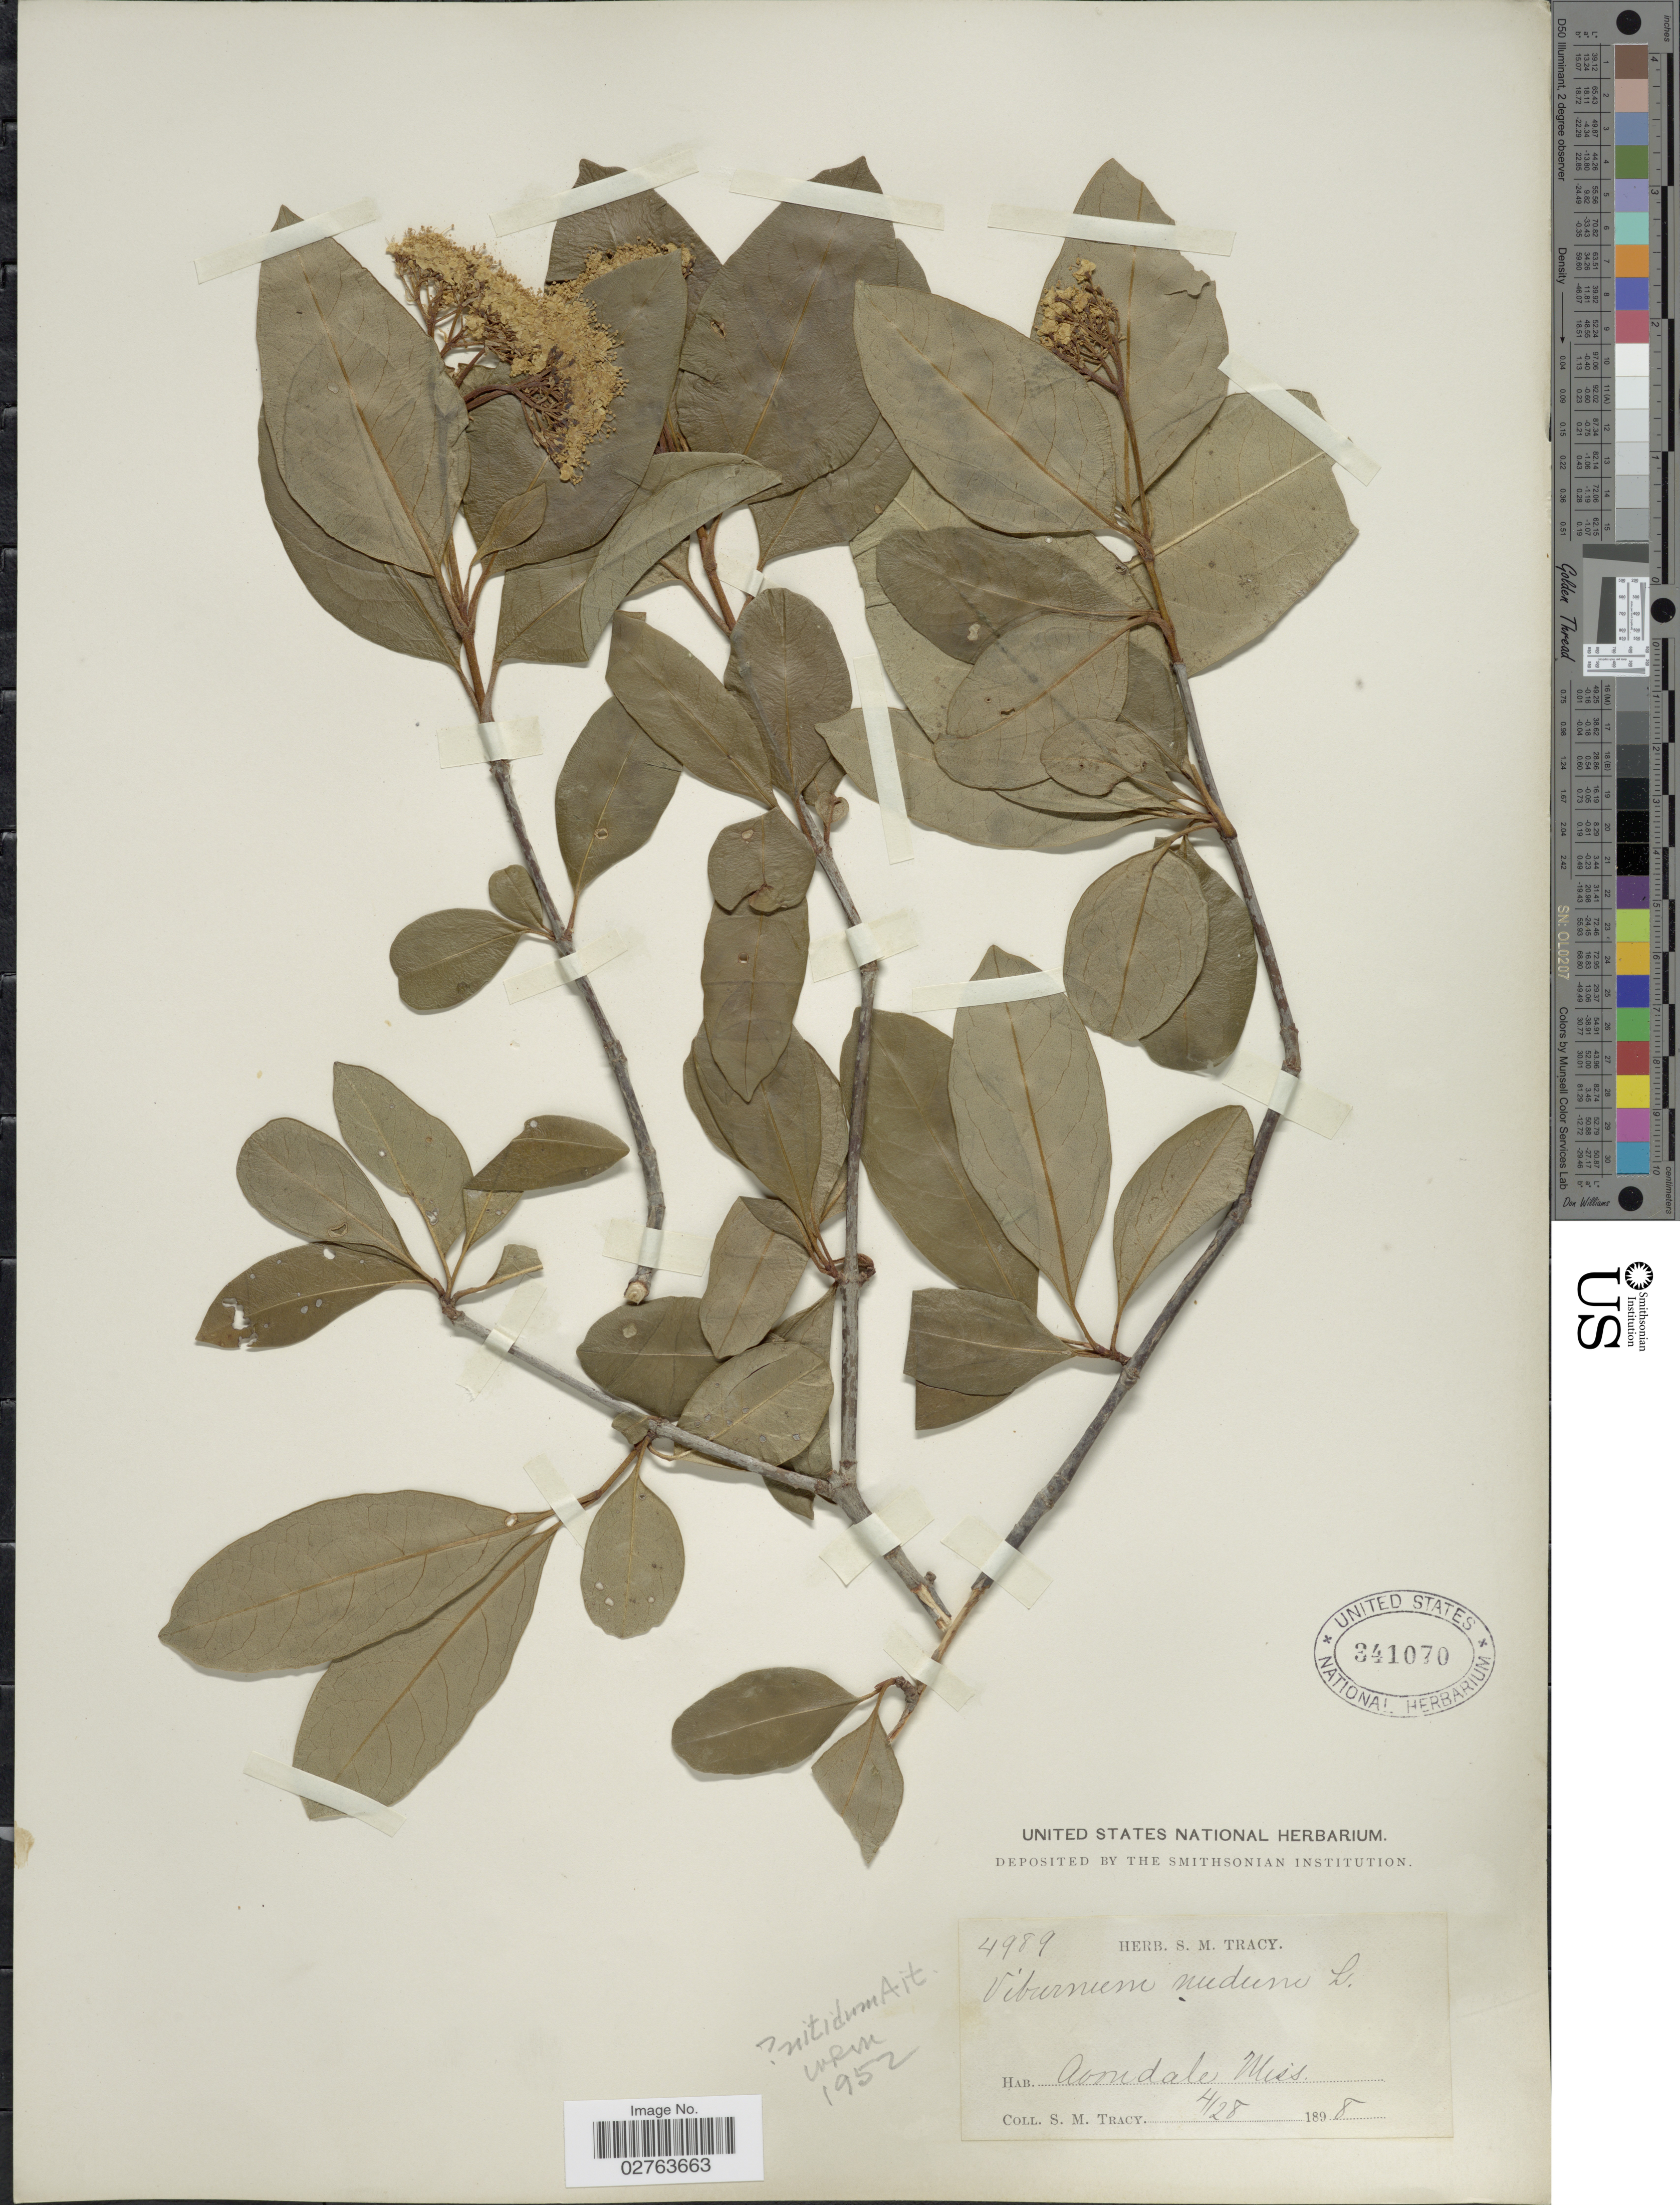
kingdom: Plantae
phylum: Tracheophyta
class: Magnoliopsida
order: Dipsacales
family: Viburnaceae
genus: Viburnum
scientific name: Viburnum nitidum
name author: Aiton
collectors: S. M. Tracy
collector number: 4989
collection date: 1898-04-28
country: United States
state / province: Mississippi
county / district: Oktibbeha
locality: Avondale.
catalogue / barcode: US 341070